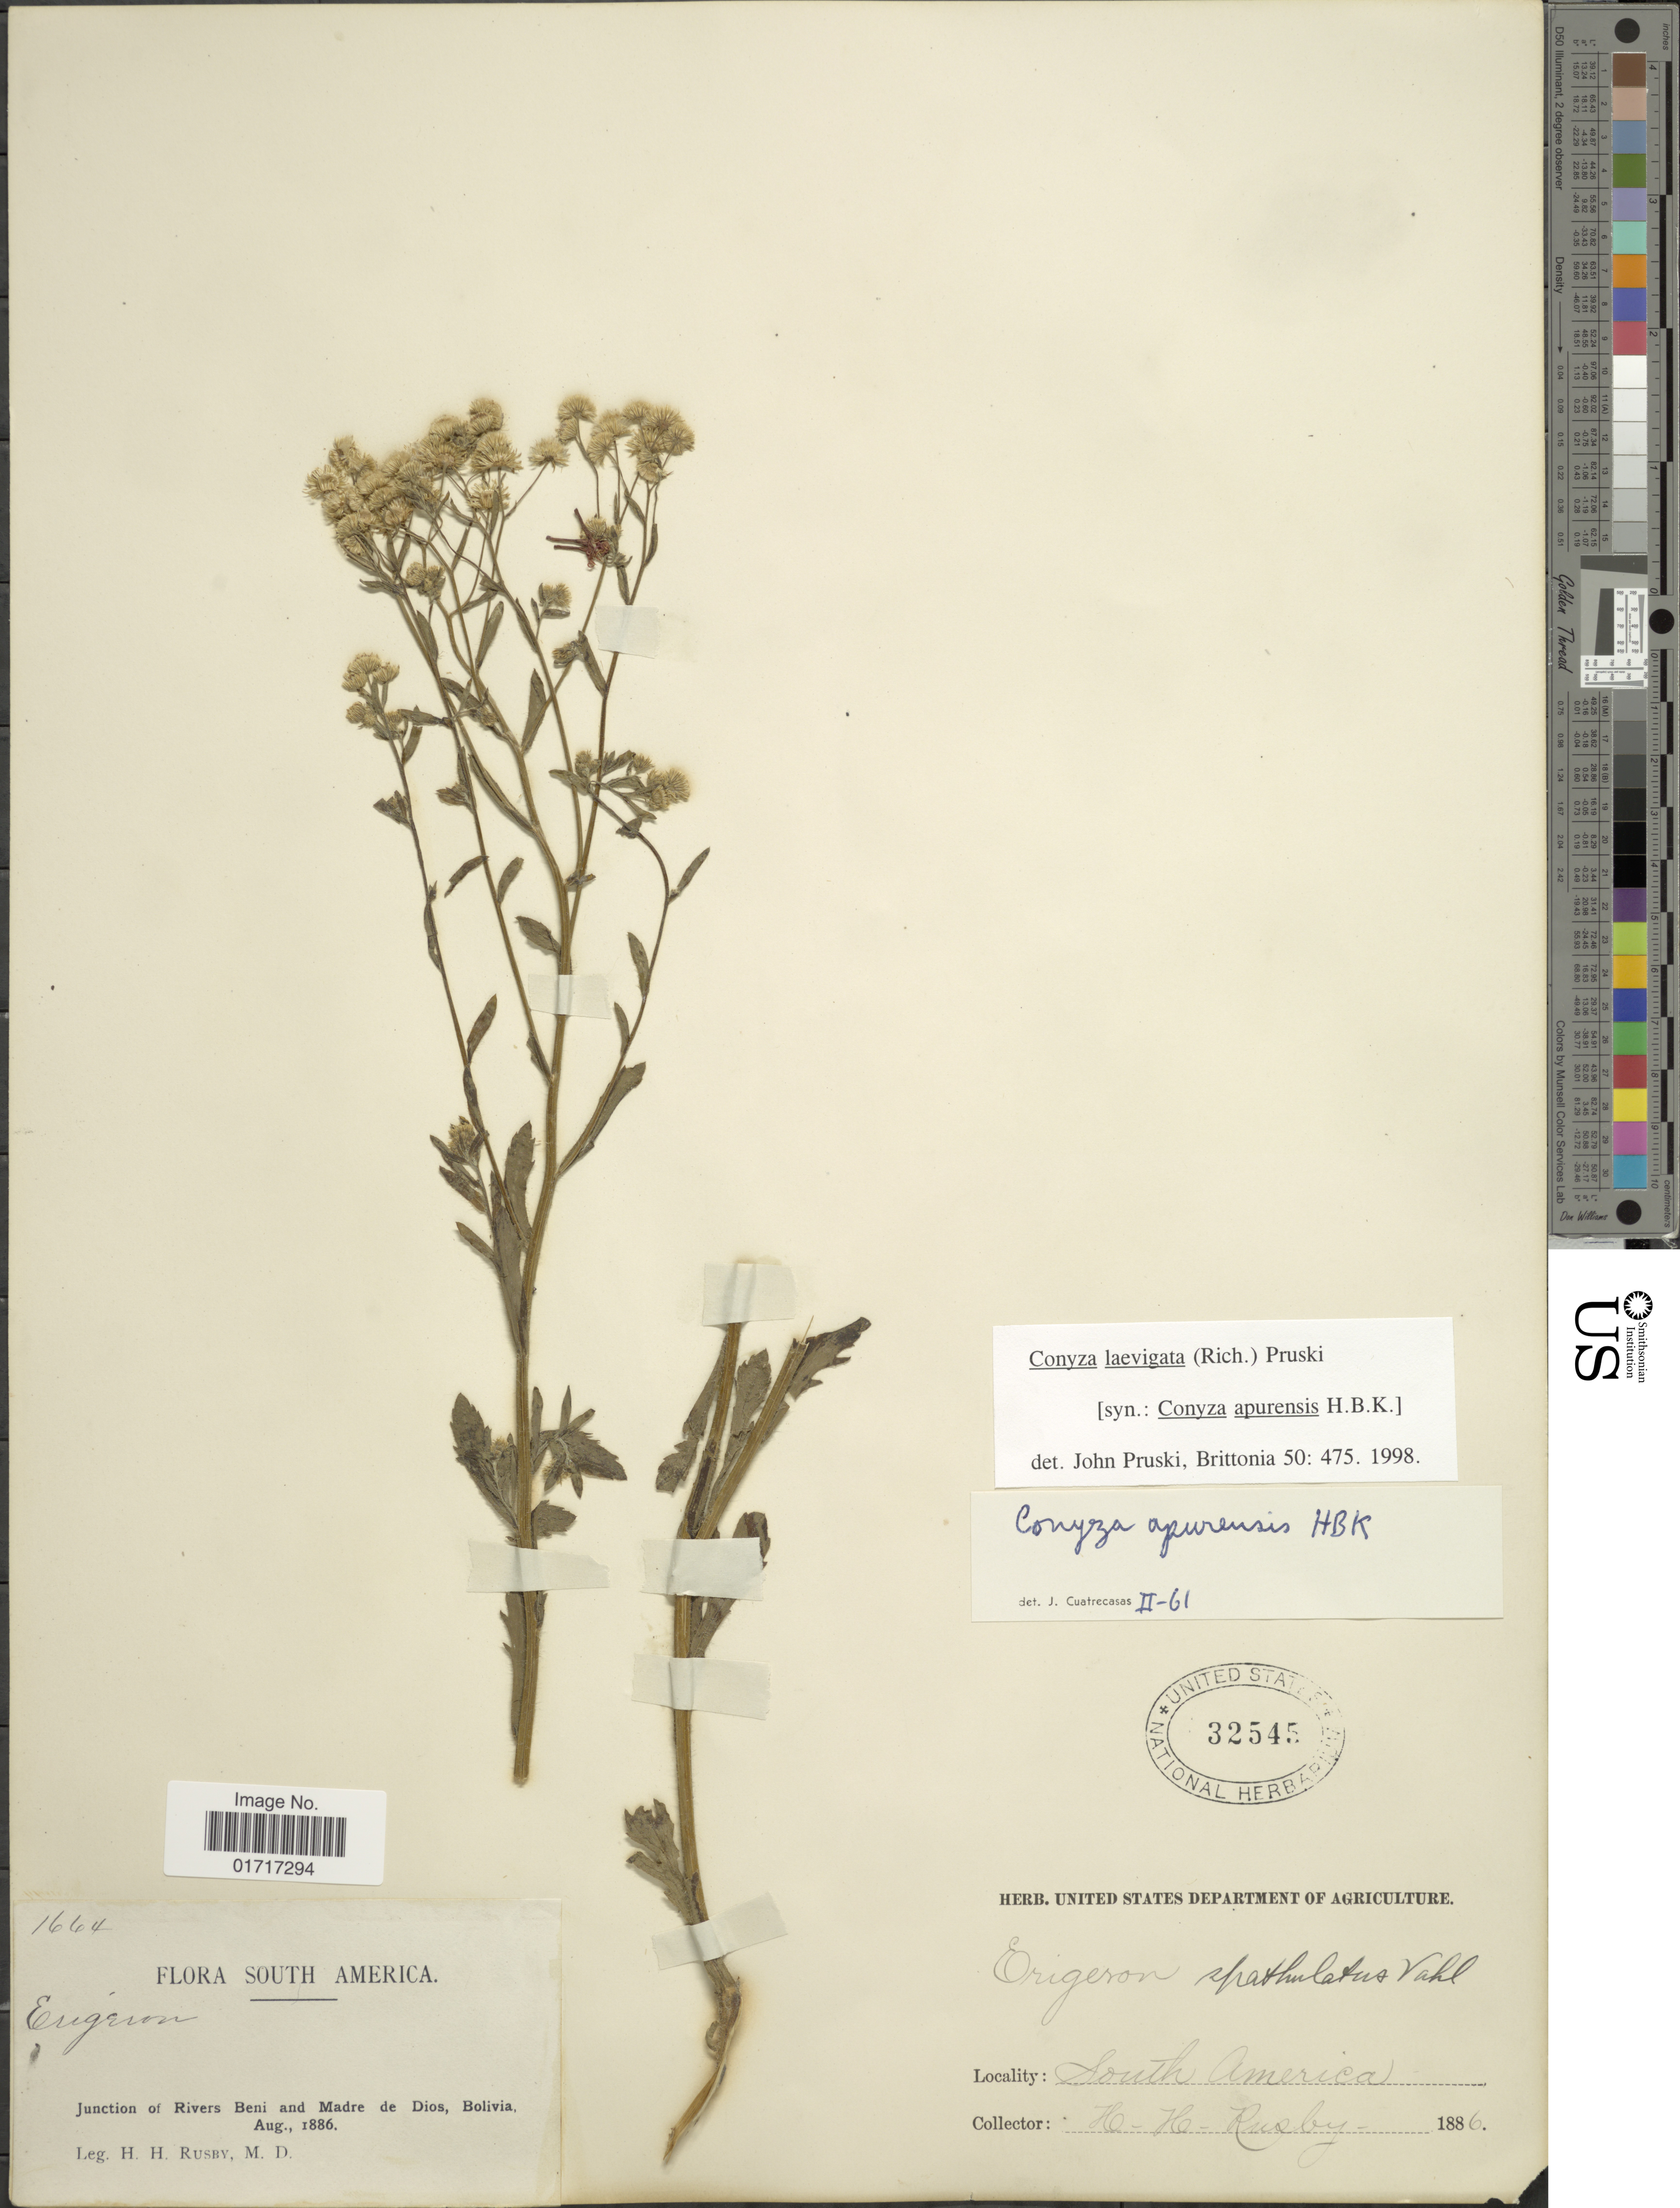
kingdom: Plantae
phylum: Tracheophyta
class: Magnoliopsida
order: Asterales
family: Asteraceae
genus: Conyza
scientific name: Conyza laevigata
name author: (Rich.) Pruski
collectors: H. H. Rusby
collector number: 1664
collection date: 1886-08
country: Bolivia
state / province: Beni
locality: Junction of Rivers Beni and Madre de Dios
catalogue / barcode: US 32545